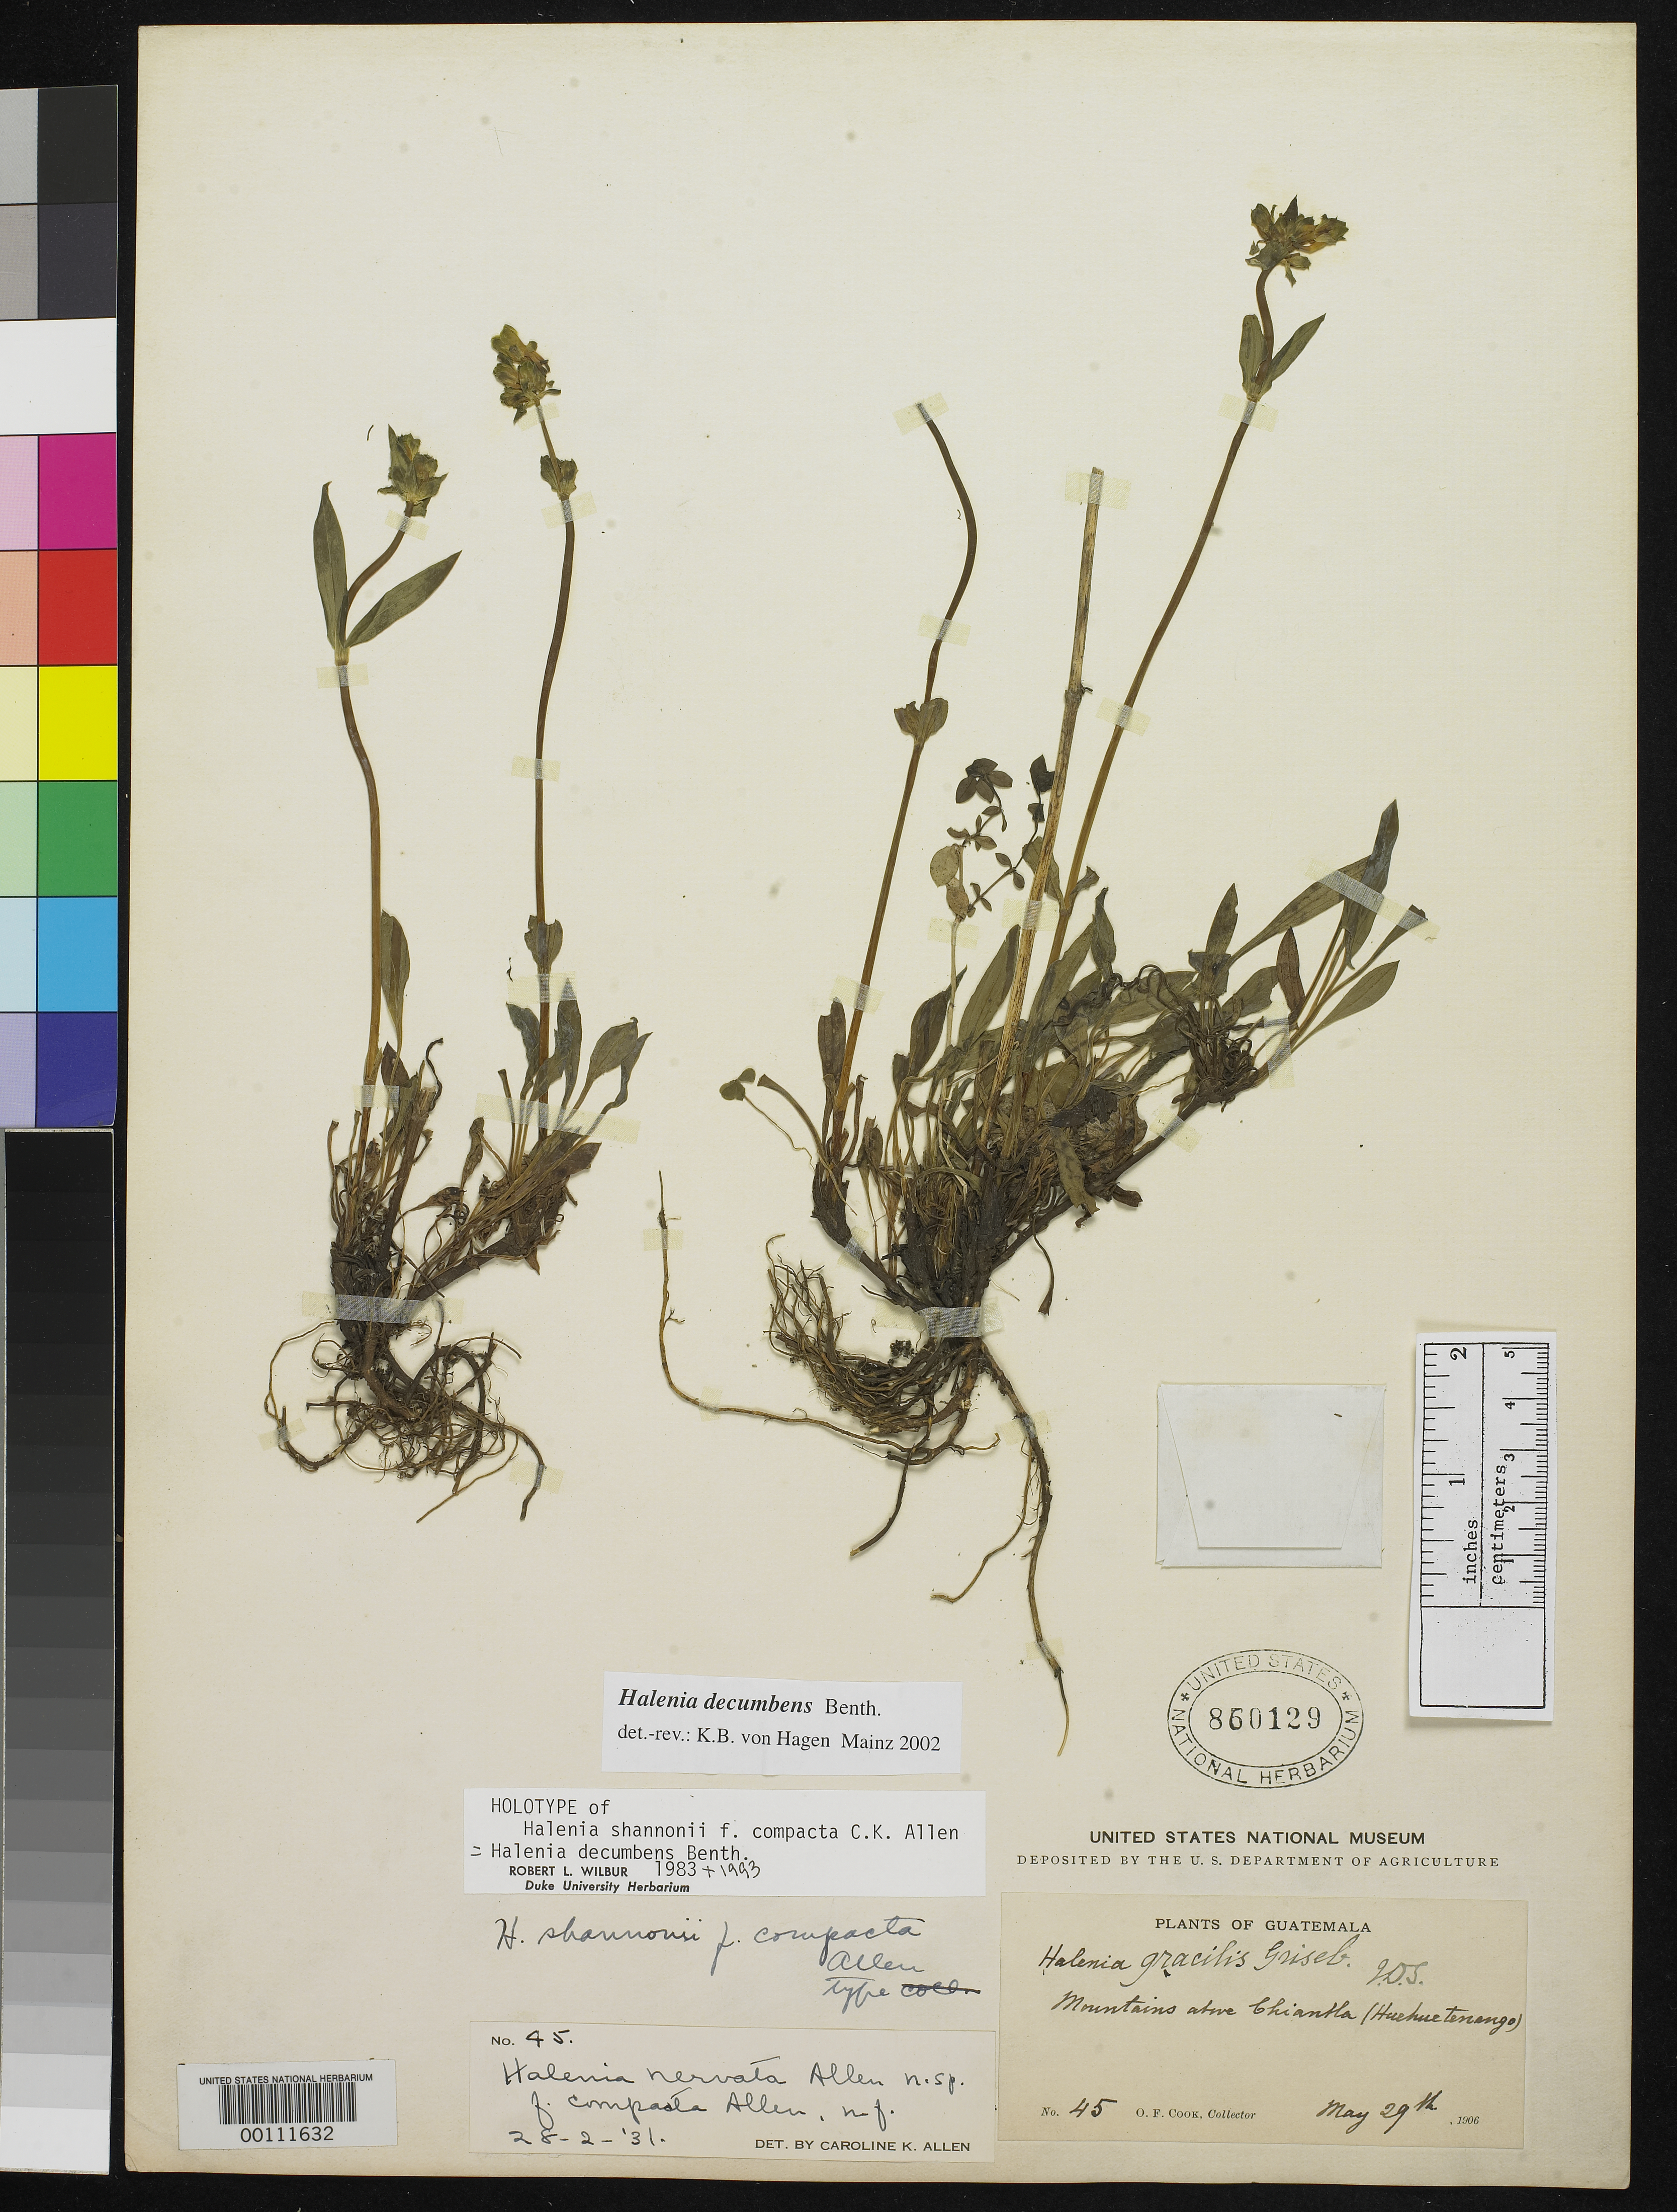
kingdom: Plantae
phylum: Tracheophyta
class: Magnoliopsida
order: Gentianales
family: Gentianaceae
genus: Halenia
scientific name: Halenia shannonii f. compacta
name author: C.K. Allen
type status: Holotype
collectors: O. F. Cook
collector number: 45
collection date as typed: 29 May 1906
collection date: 1906-05-29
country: Guatemala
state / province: Huehuetenango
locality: Mountains above Chiantha.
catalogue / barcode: US 860129